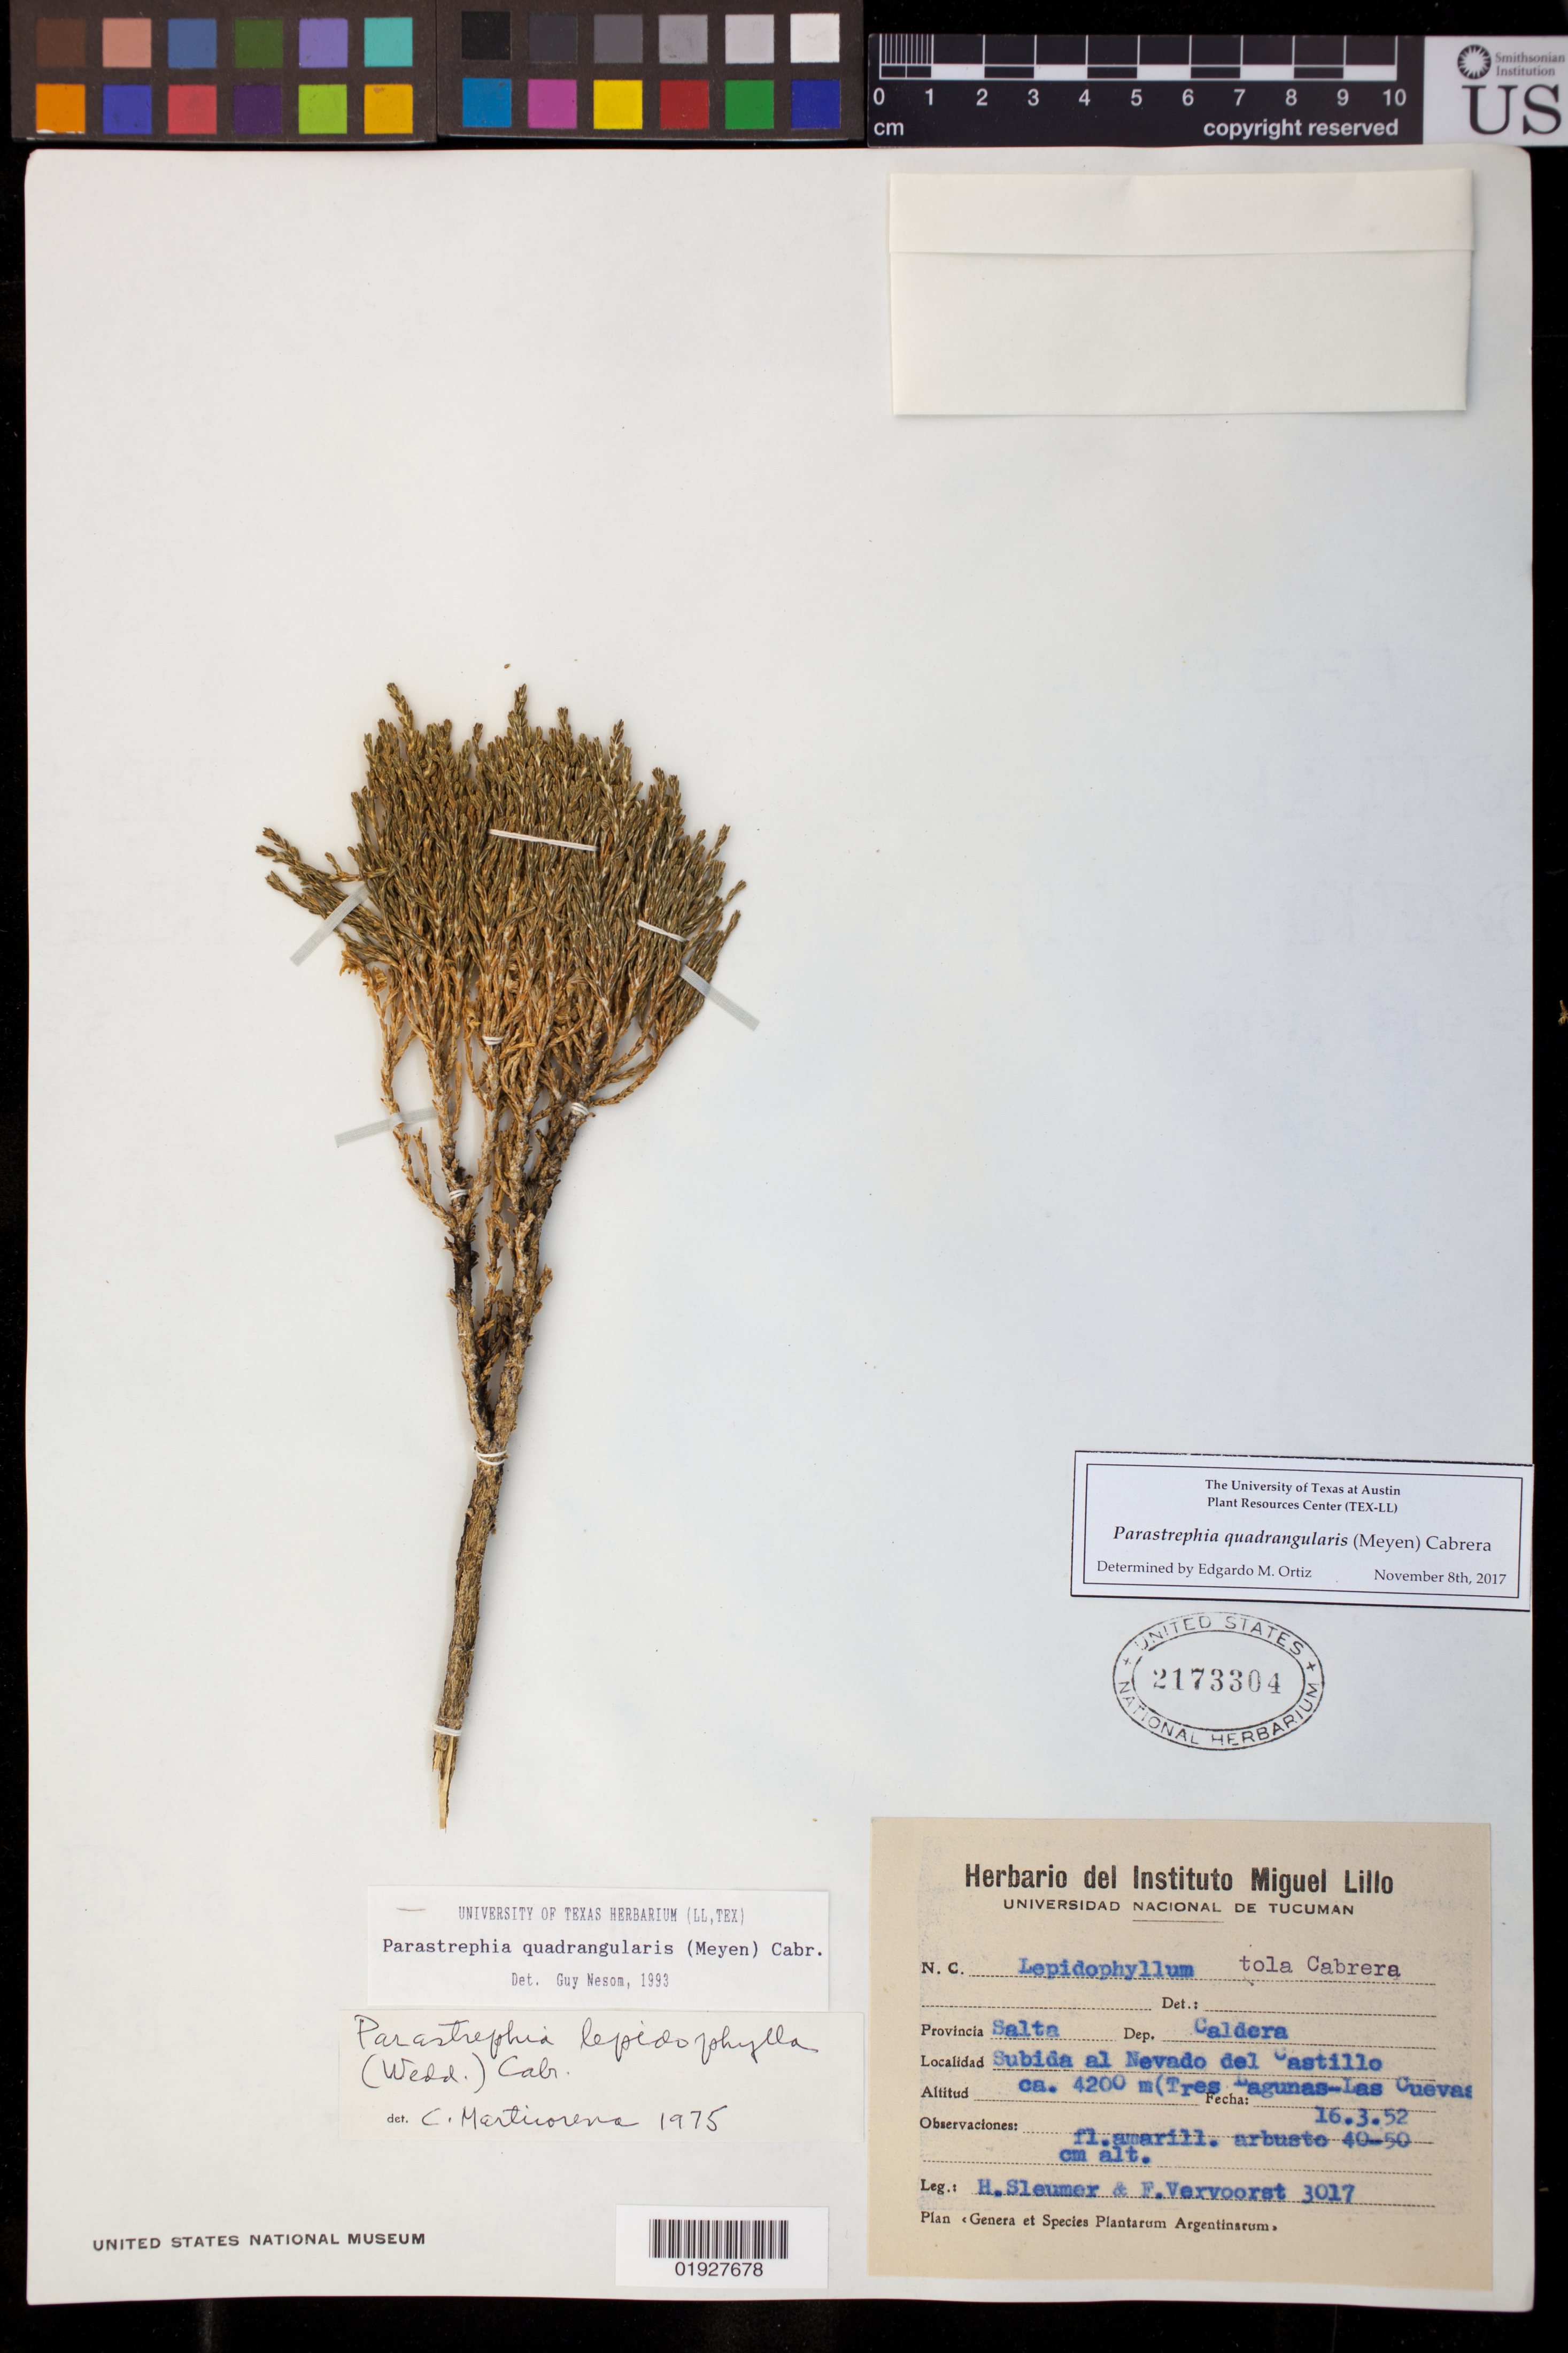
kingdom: Plantae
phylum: Tracheophyta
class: Magnoliopsida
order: Asterales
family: Asteraceae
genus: Parastrephia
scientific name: Parastrephia quadrangularis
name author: (Meyen) Cabrera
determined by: Ortiz, E. M.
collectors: H. O. Sleumer & F. Vervoorst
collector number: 3017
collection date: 1952-03-16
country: Argentina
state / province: Salta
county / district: Caldera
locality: Subida al Nevado Castillo Lagunas - (Tres Lagunas - Las Cuevas)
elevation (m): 4200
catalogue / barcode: US 2173304